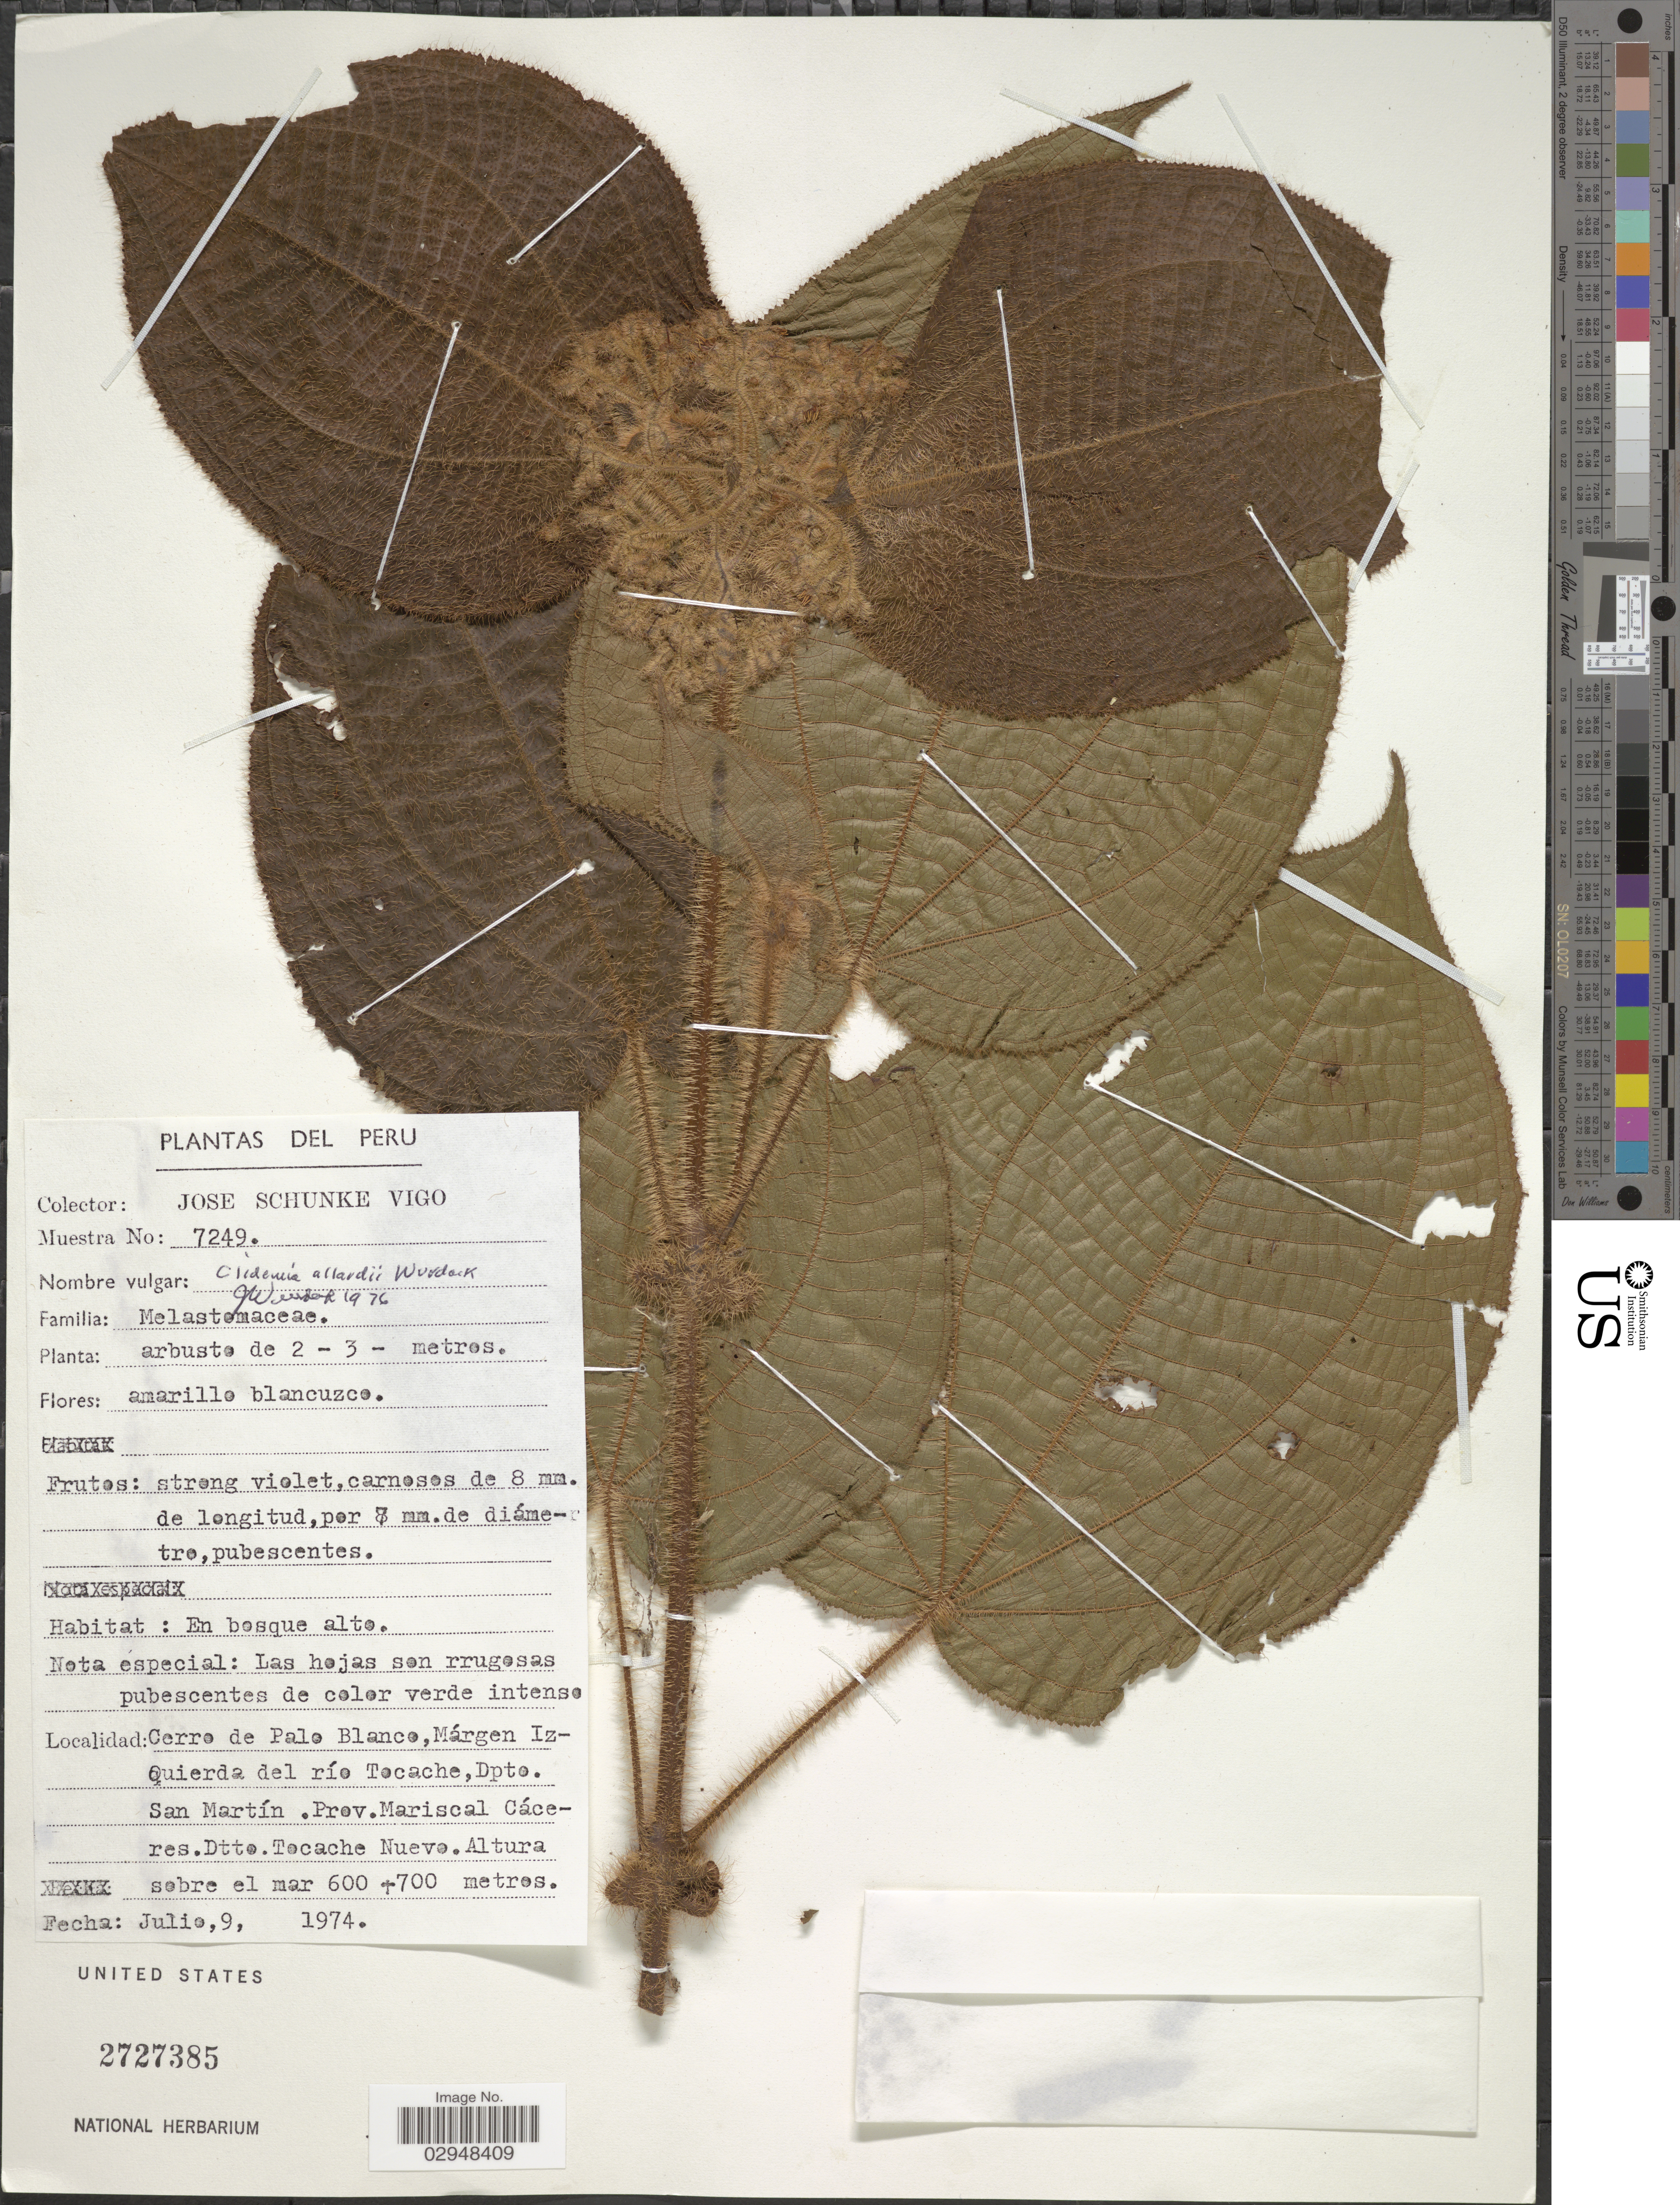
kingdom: Plantae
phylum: Tracheophyta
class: Magnoliopsida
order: Myrtales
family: Melastomataceae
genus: Clidemia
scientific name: Clidemia allardii subsp. allardii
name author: Wurdack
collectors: J. Schunke Vigo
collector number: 7249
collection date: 1974-07-09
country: Peru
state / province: San Martín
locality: Cerro de Palo Blanco, Márgen Izquierda del río Tocache, Dpto. San Martín, Prov. Mariscal Cáceres, Dtto. Tocache Nuevo.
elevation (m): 600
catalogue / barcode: US 2727385